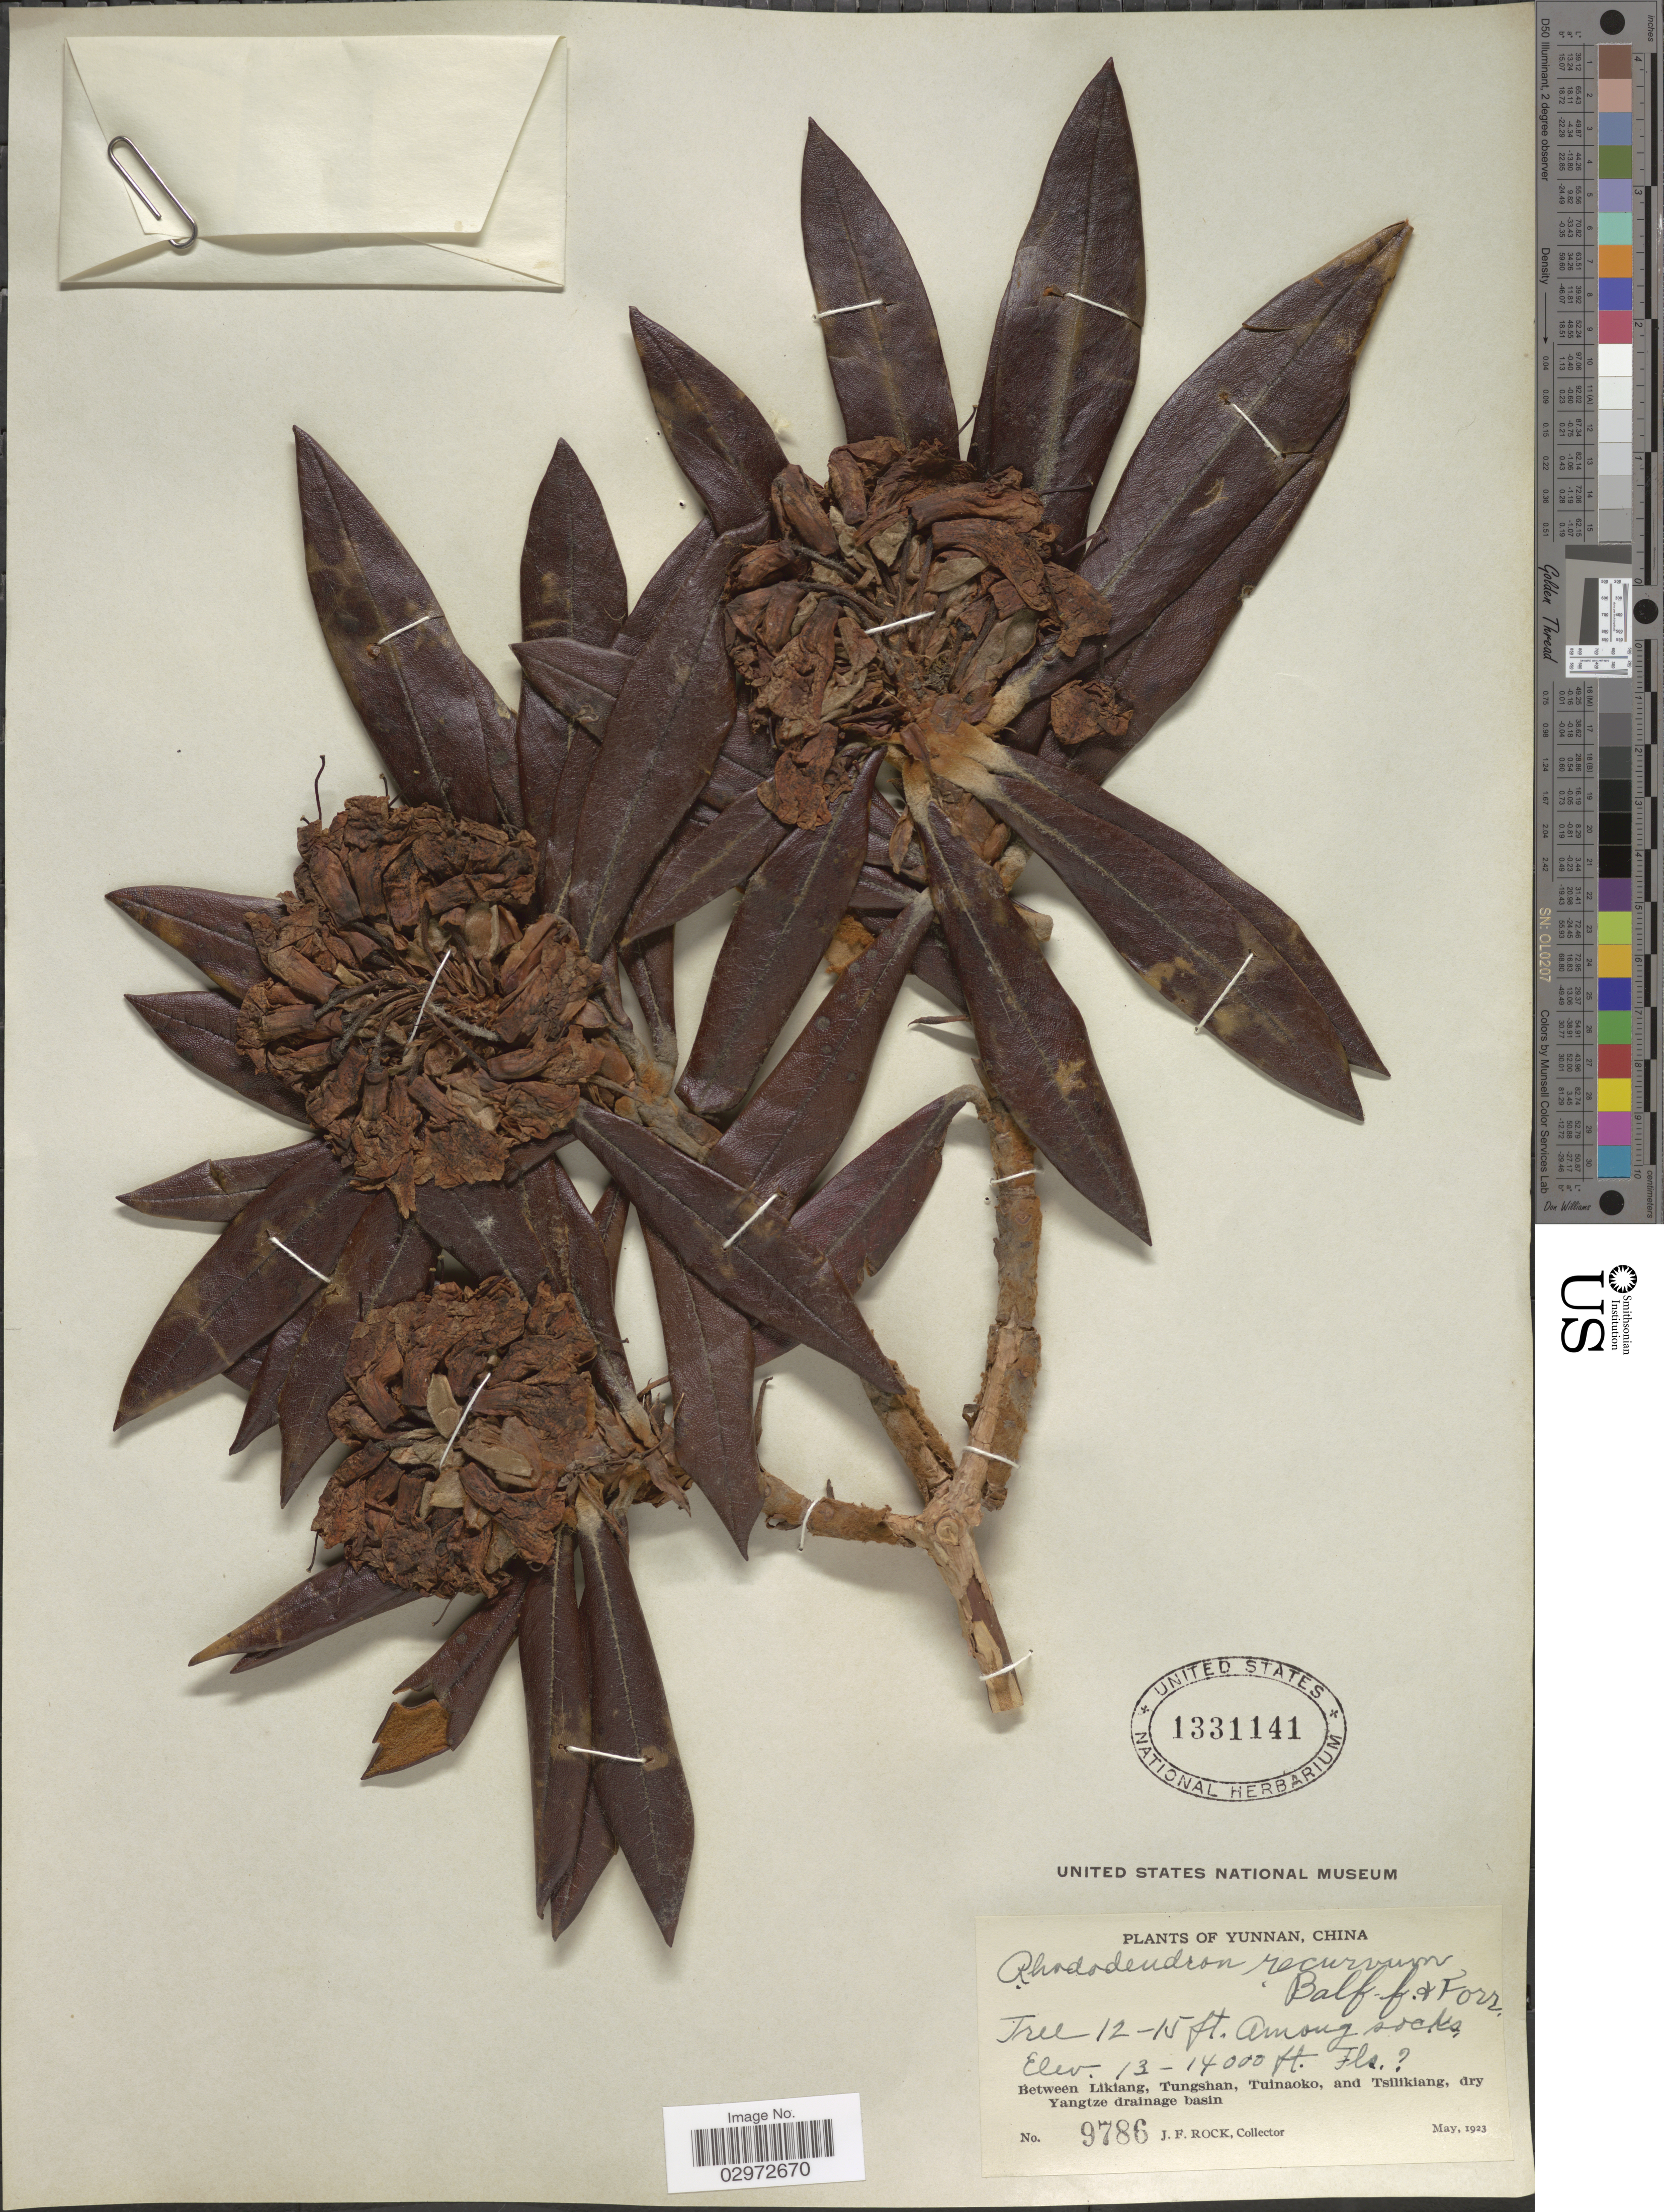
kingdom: Plantae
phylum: Tracheophyta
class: Magnoliopsida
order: Ericales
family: Ericaceae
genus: Rhododendron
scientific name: Rhododendron recurvum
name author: Balf. f. & Forrest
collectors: J. Rock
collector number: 9786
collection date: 1923-05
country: China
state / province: Yunnan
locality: Between Likiang, Tungshan, Tuinaoko, and Tsilikiang, dry Yangtze drainage basin.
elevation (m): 3962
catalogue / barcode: US 1331141